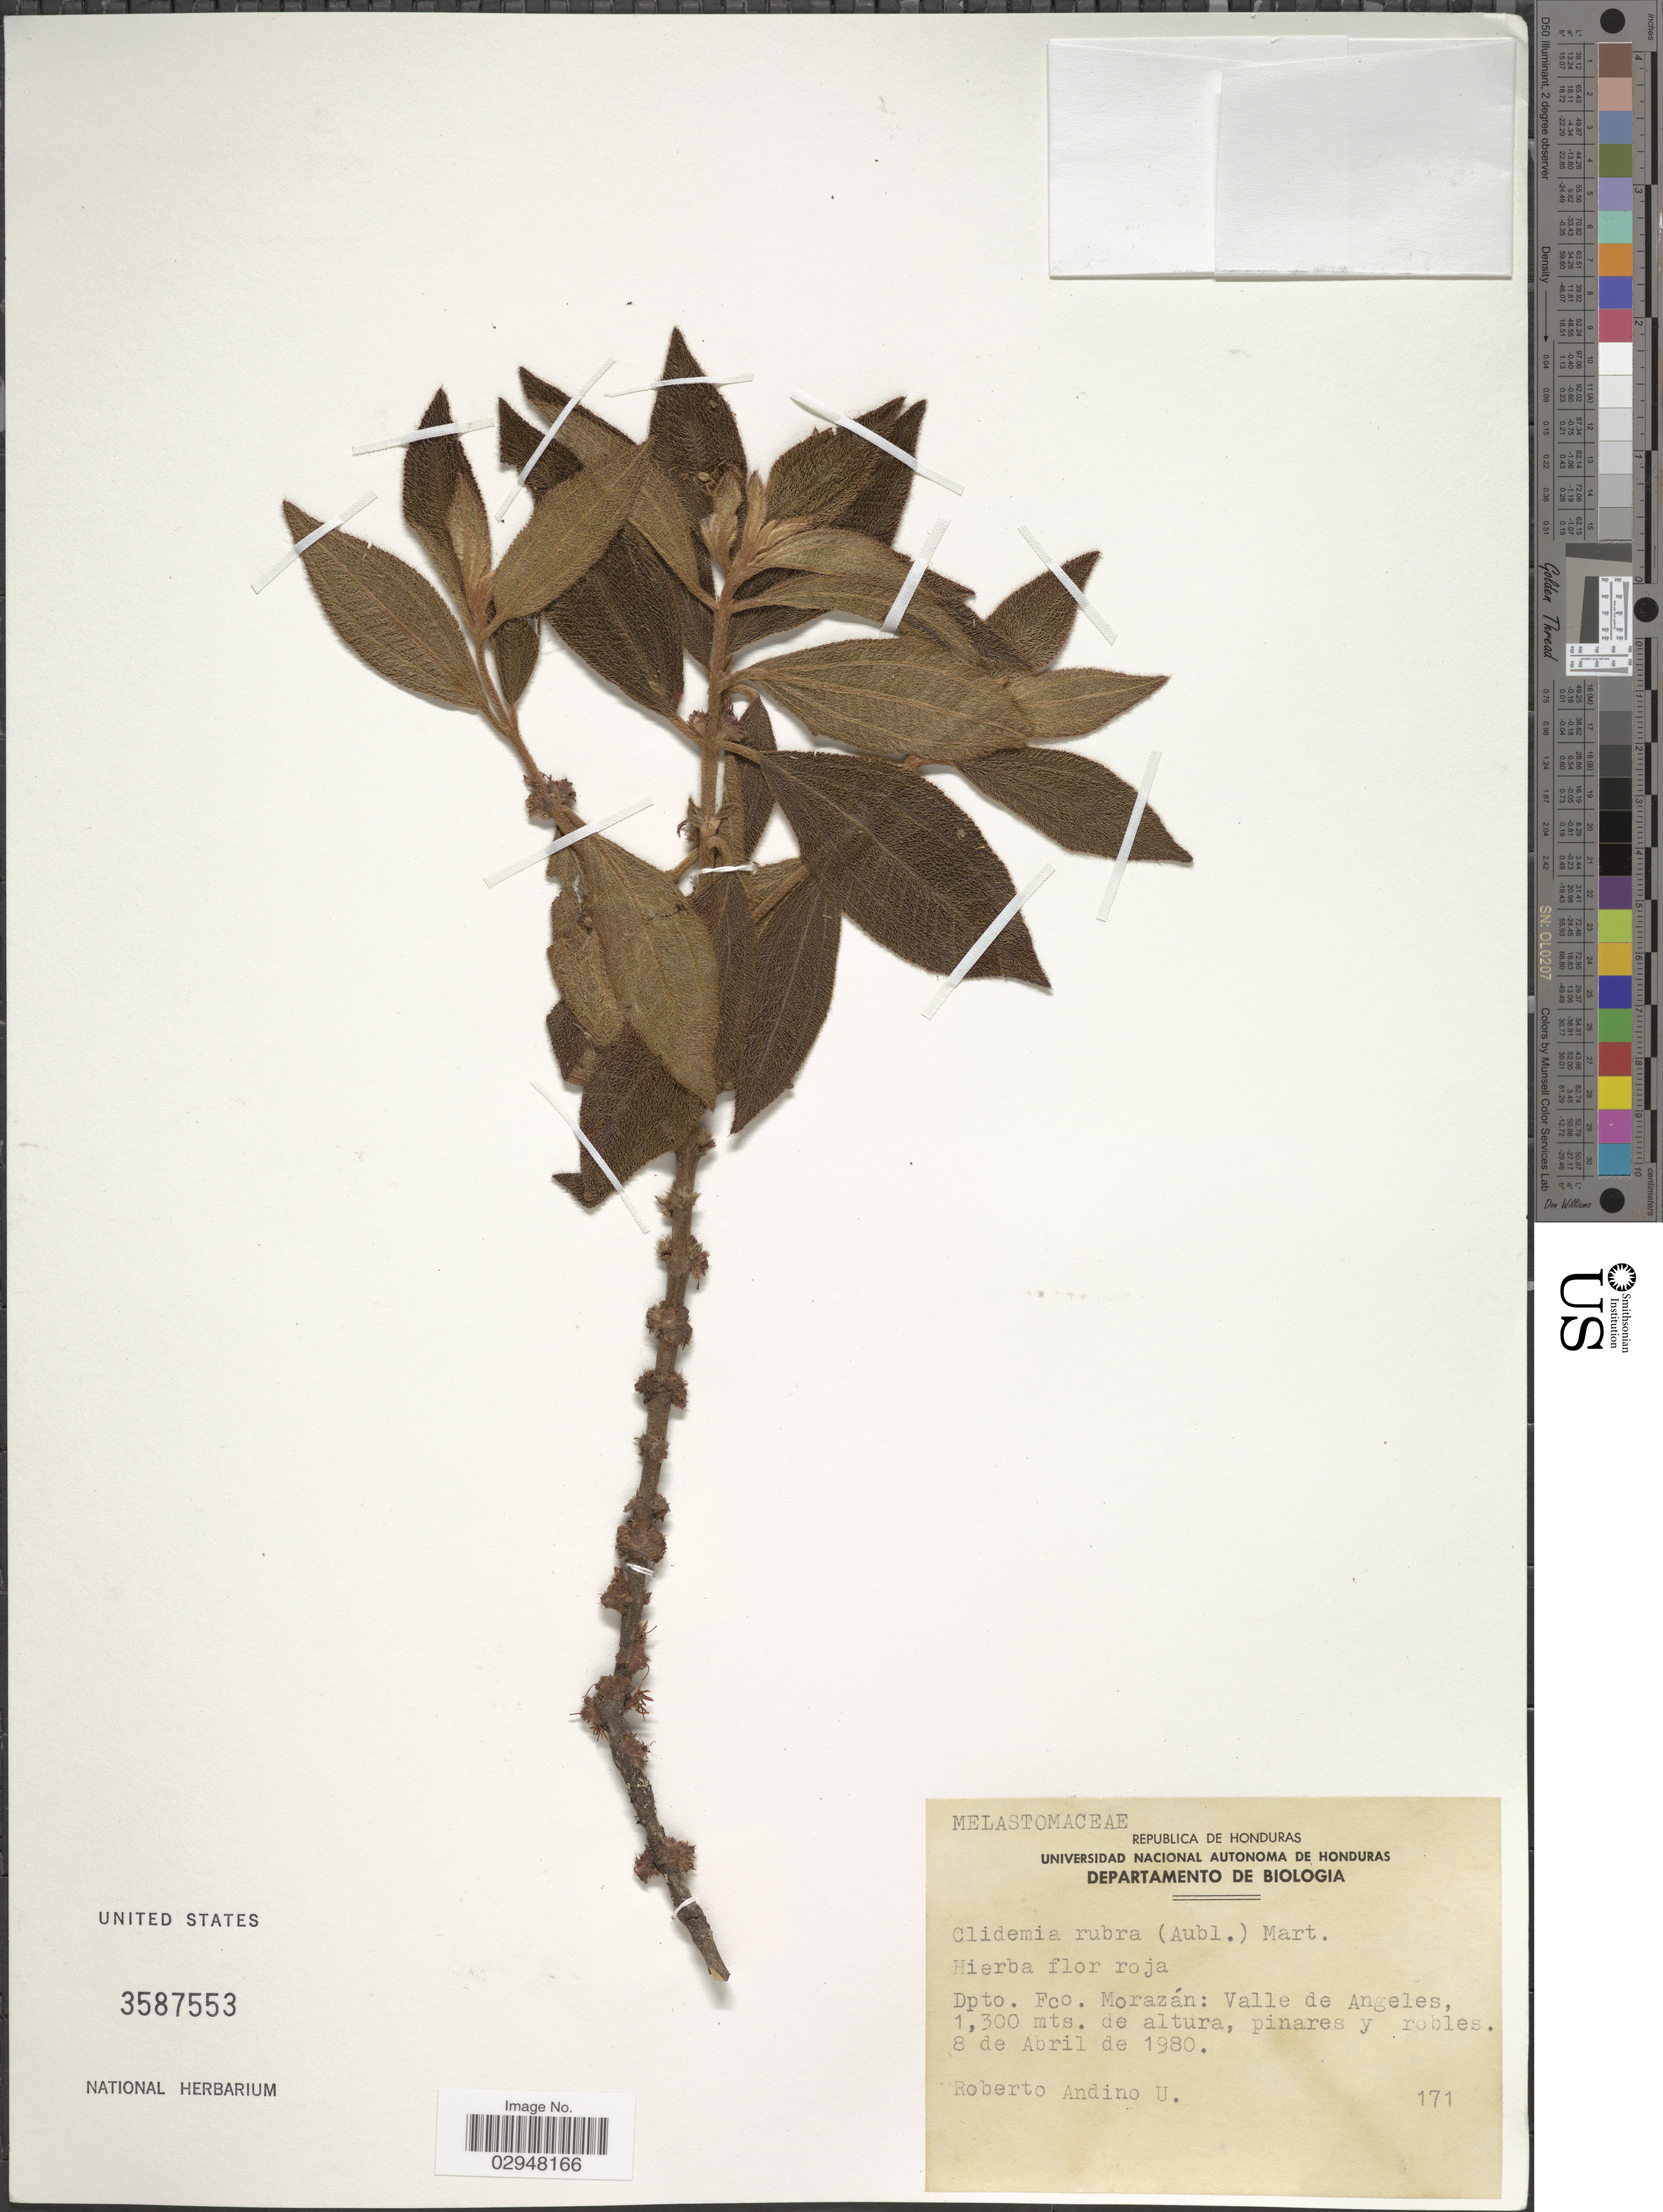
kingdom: Plantae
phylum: Tracheophyta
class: Magnoliopsida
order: Myrtales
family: Melastomataceae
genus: Clidemia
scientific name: Clidemia rubra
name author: (Aubl.) Mart.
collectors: R. Andino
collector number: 171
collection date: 1980-04-08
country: Honduras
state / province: Fco. Morazán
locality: Dpto. Fco. Morazán: Valle de Angeles.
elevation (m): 1300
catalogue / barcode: US 3587553